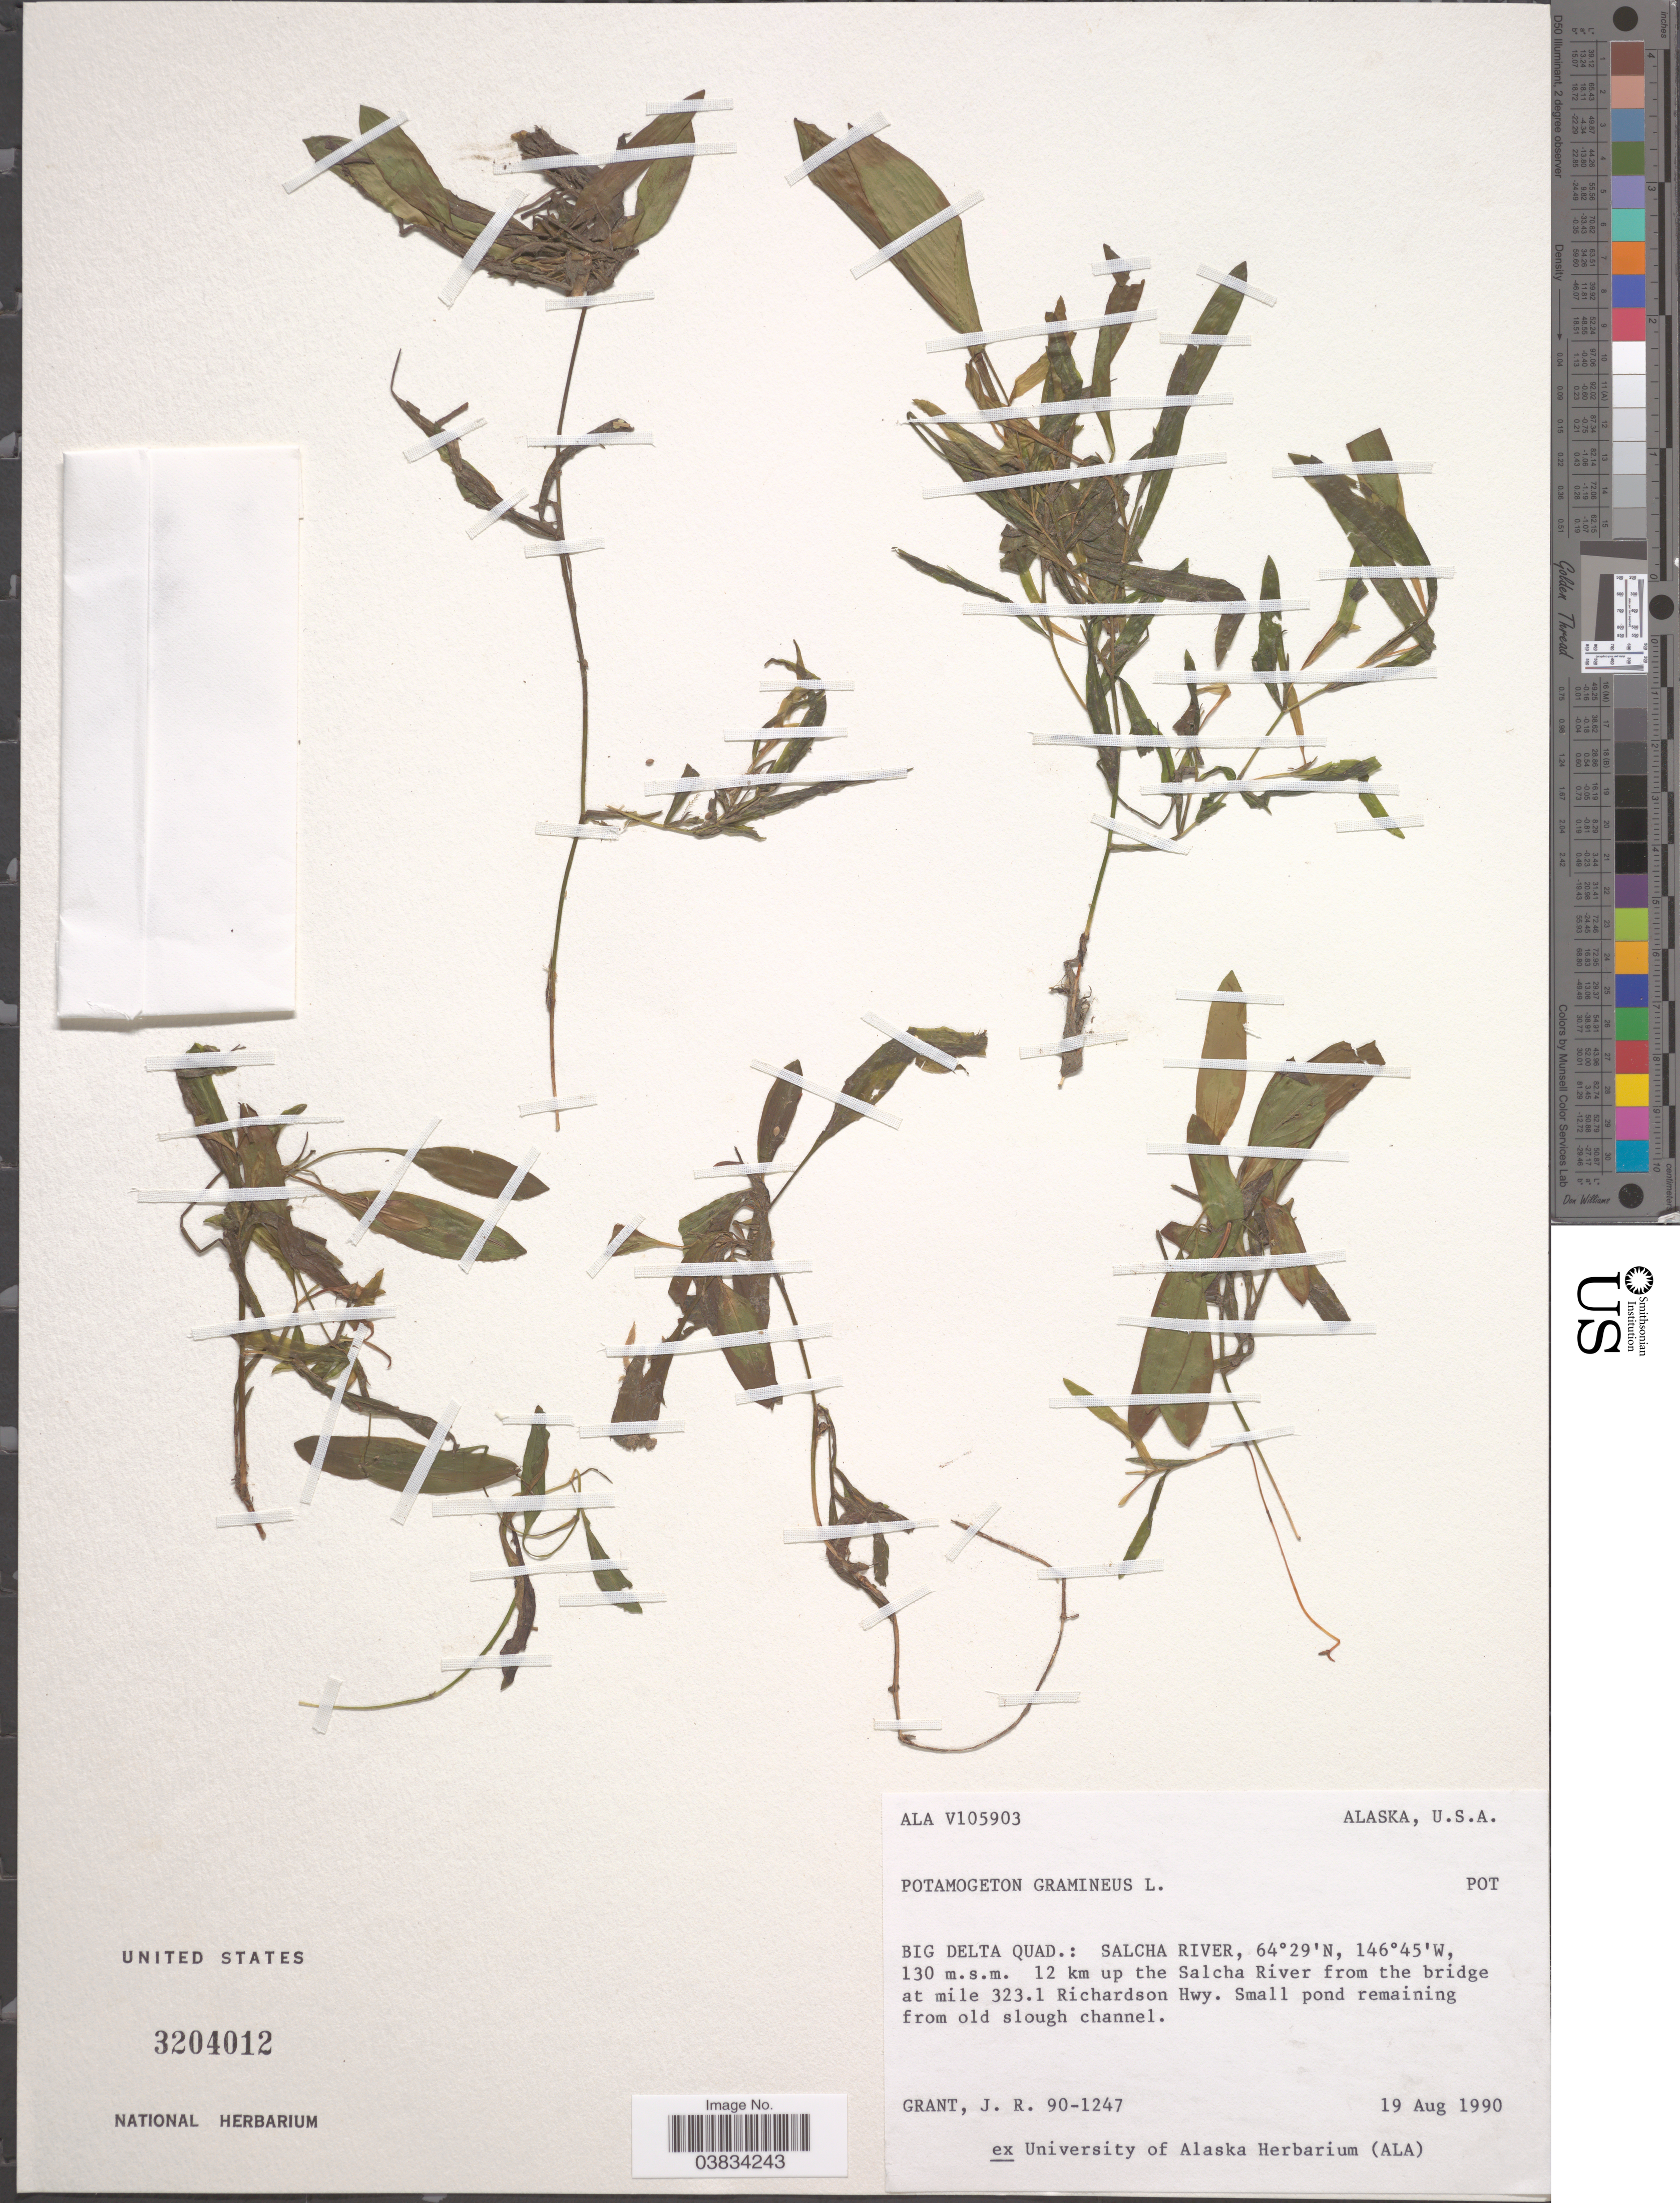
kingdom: Plantae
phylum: Tracheophyta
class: Liliopsida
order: Alismatales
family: Potamogetonaceae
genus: Potamogeton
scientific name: Potamogeton gramineus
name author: L.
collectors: J. Grant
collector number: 90-1247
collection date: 1990-08-19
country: United States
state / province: Alaska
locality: Big Delta Quad.: Salcha River. 12 km up the Salcha River from the bridge at mile 323.1 Richardson Hwy.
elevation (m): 130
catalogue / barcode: US 3204012